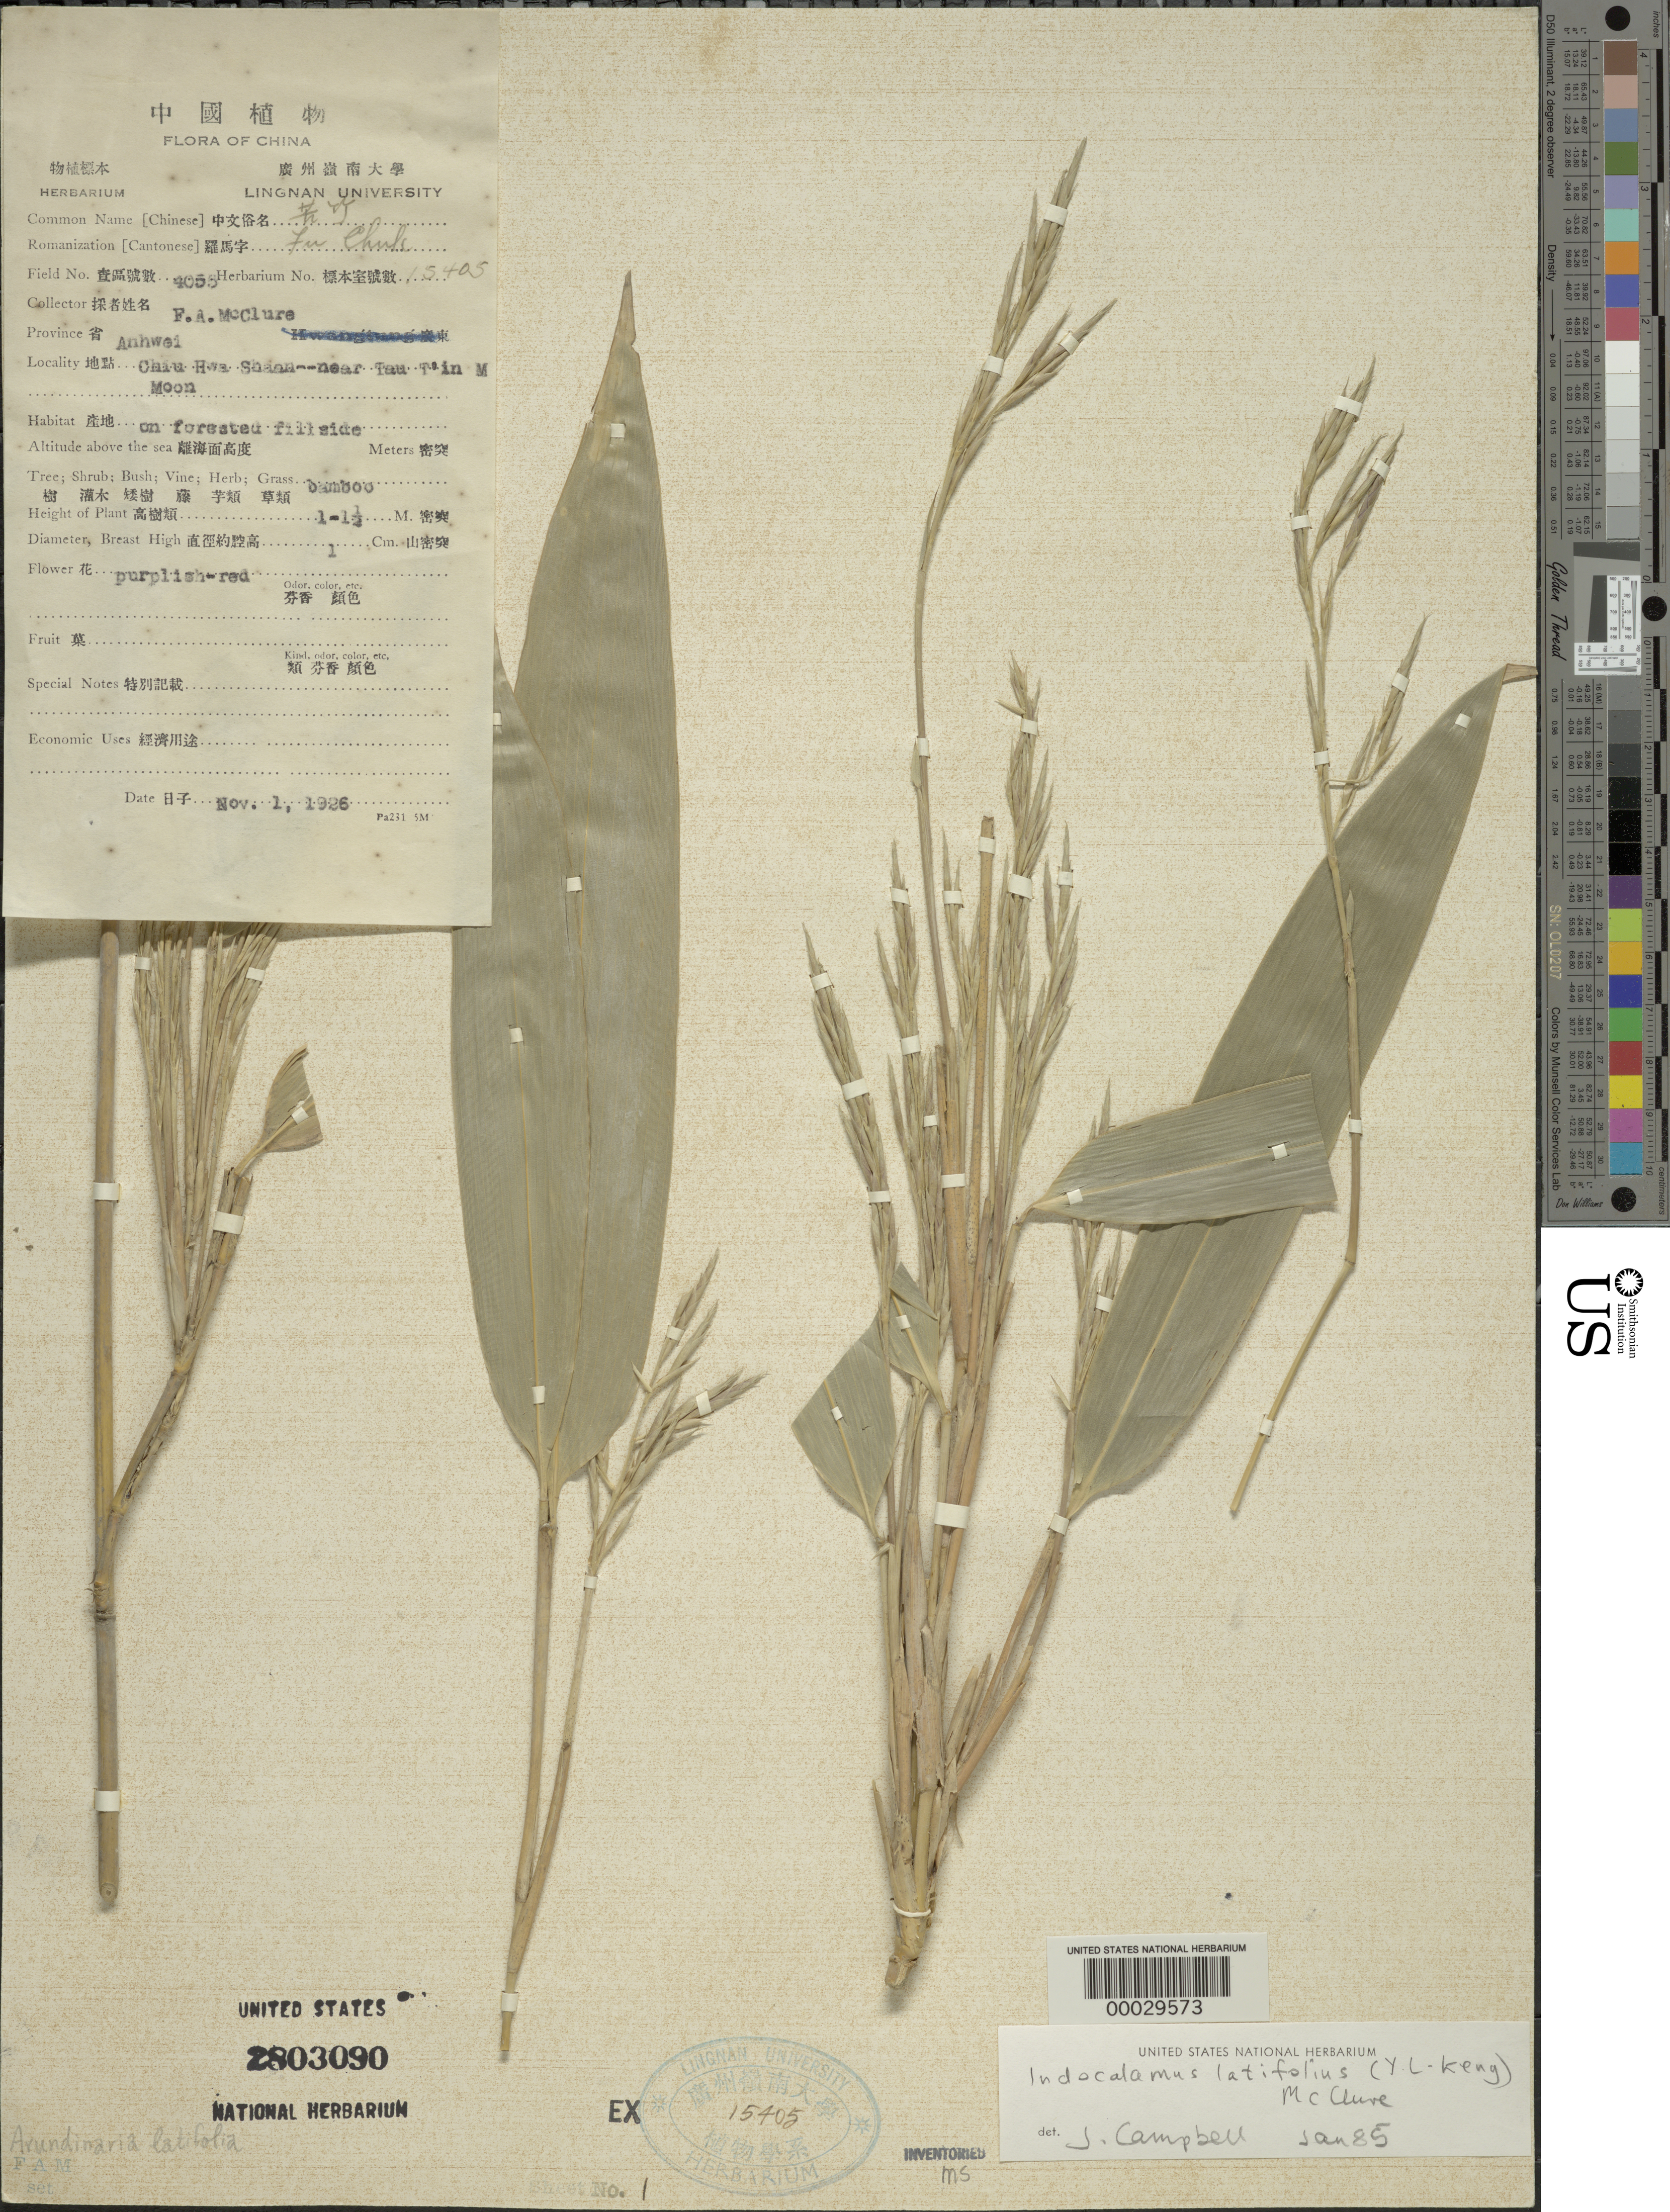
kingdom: Plantae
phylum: Tracheophyta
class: Liliopsida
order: Poales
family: Poaceae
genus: Indocalamus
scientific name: Indocalamus latifolius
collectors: F. A. McClure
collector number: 4055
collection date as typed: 01 Nov 1926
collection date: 1926-11-01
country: China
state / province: Anhui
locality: Chiu hwa shaan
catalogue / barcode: US 2803090